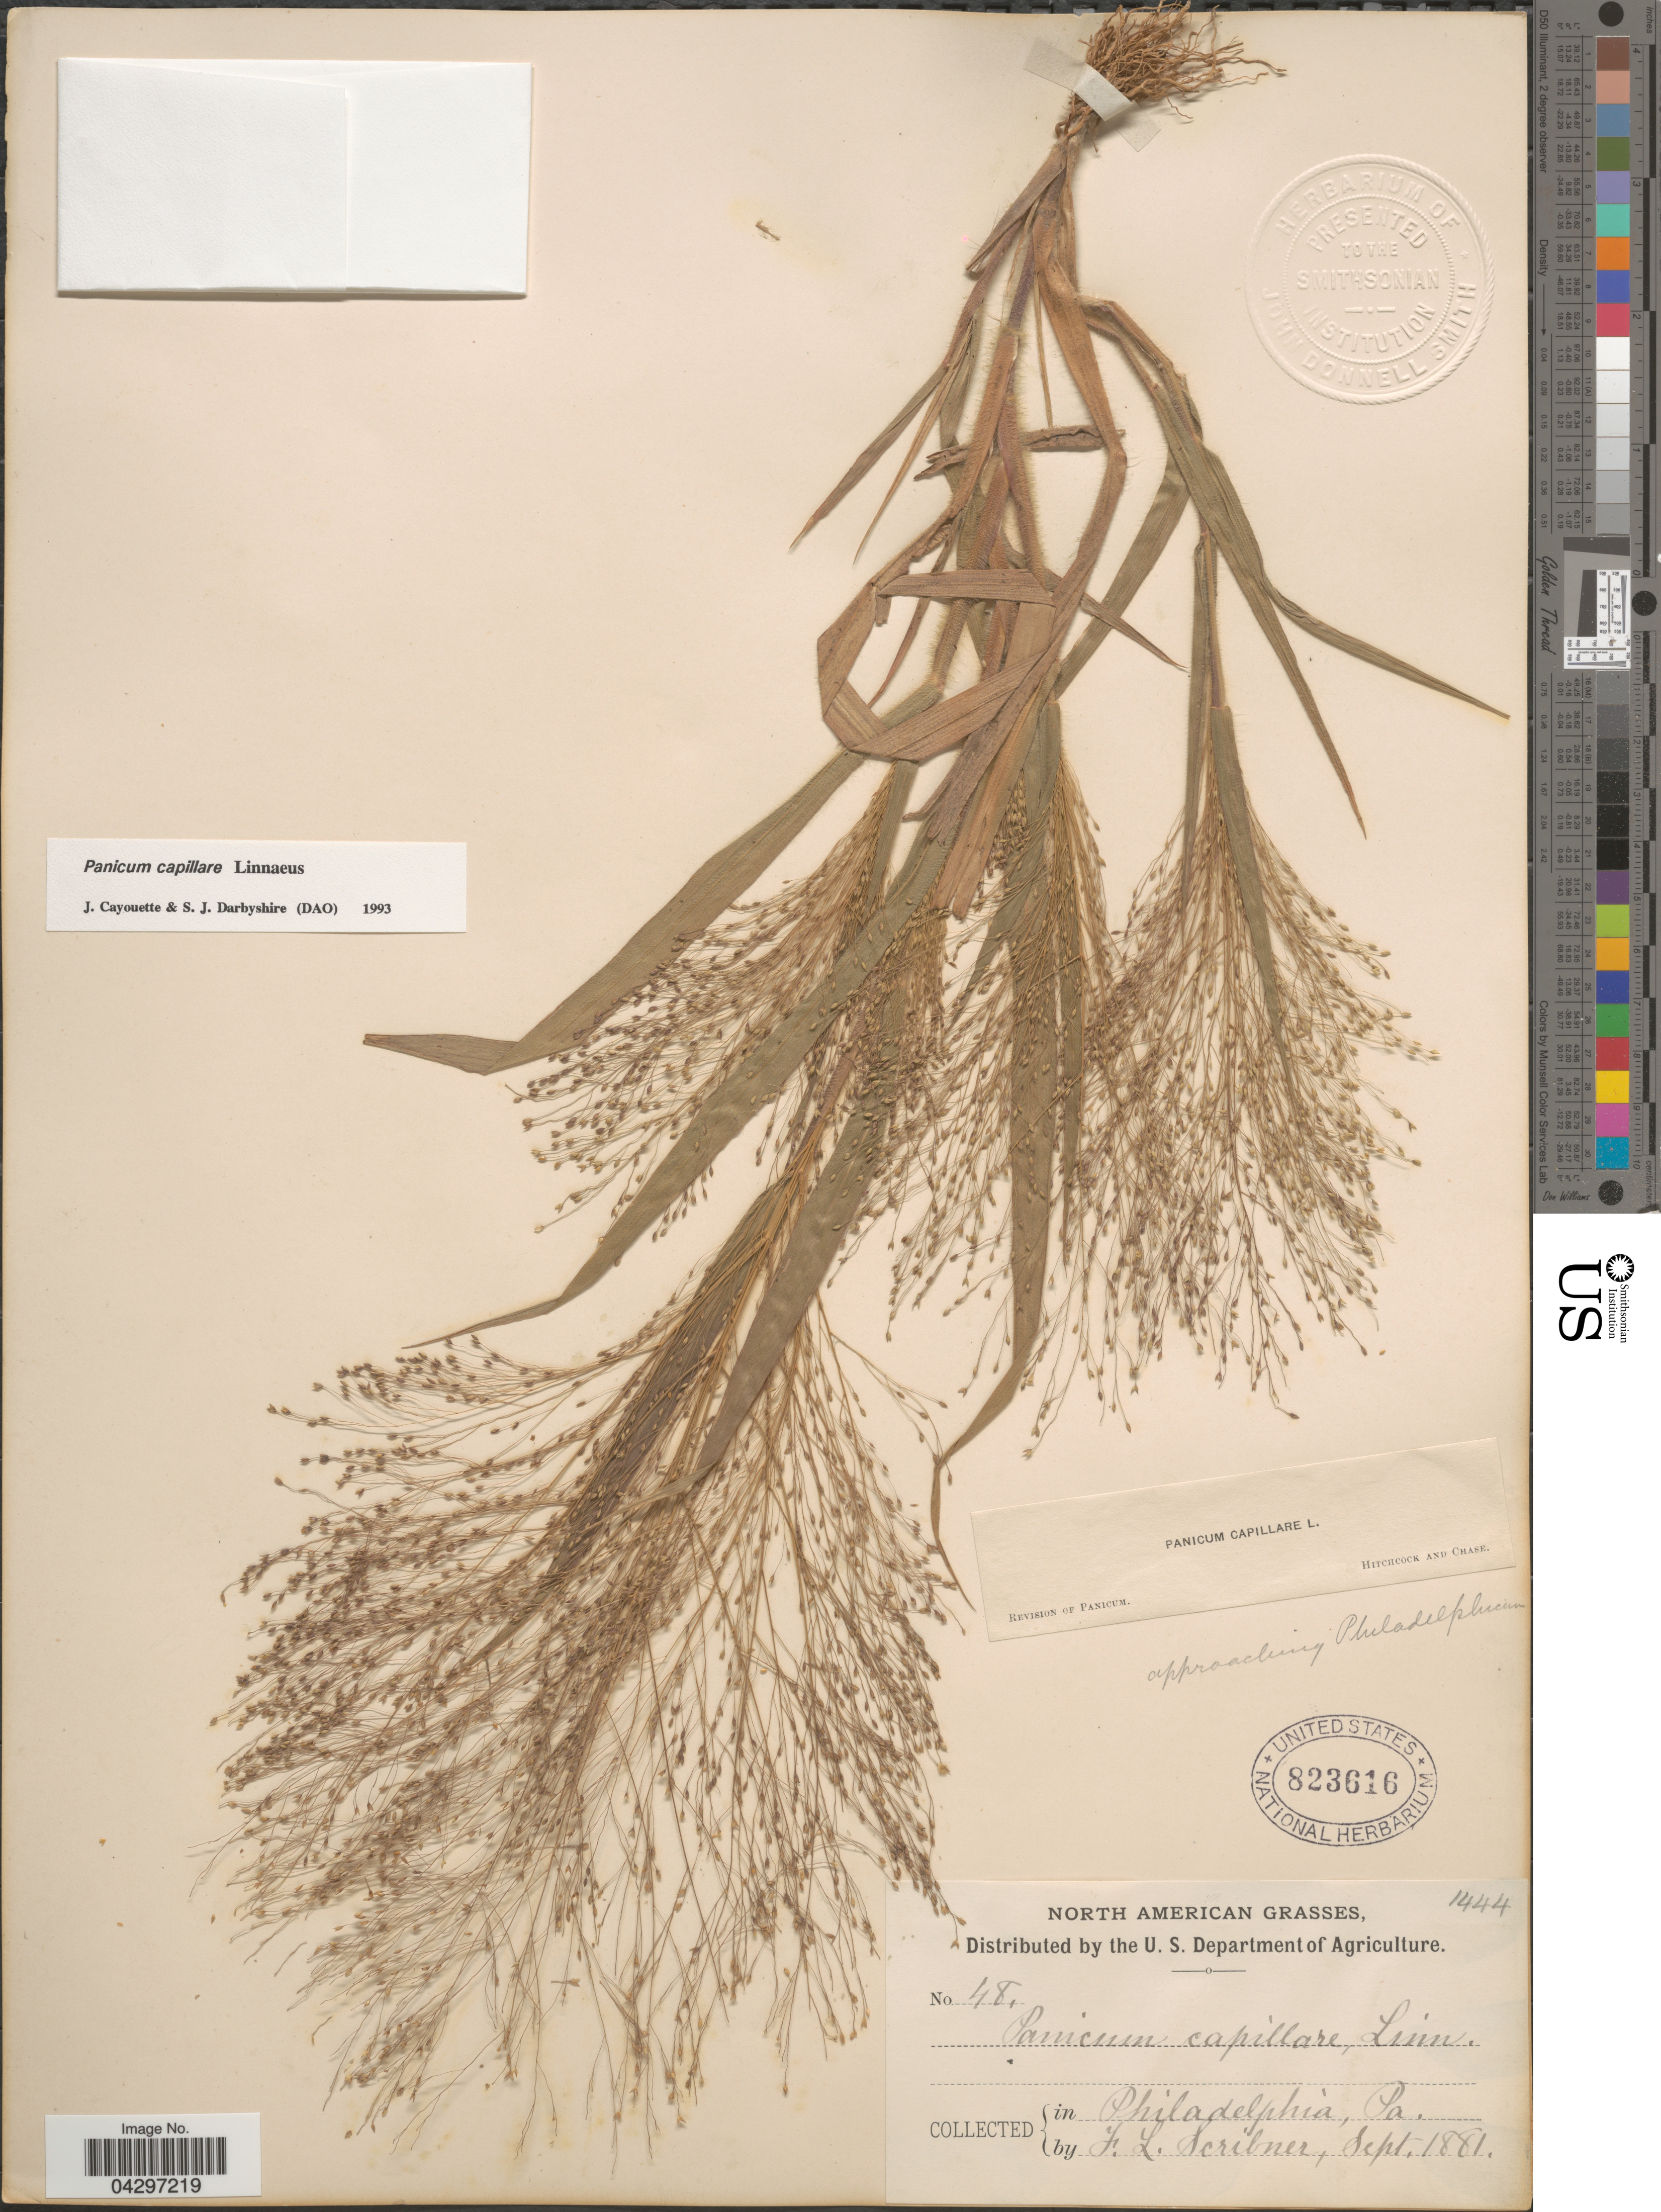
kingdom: Plantae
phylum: Tracheophyta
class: Liliopsida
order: Poales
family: Poaceae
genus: Panicum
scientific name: Panicum capillare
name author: L.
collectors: F. L. Scribner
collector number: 48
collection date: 1881-09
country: United States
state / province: Pennsylvania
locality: Philadelphia.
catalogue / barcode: US 823616